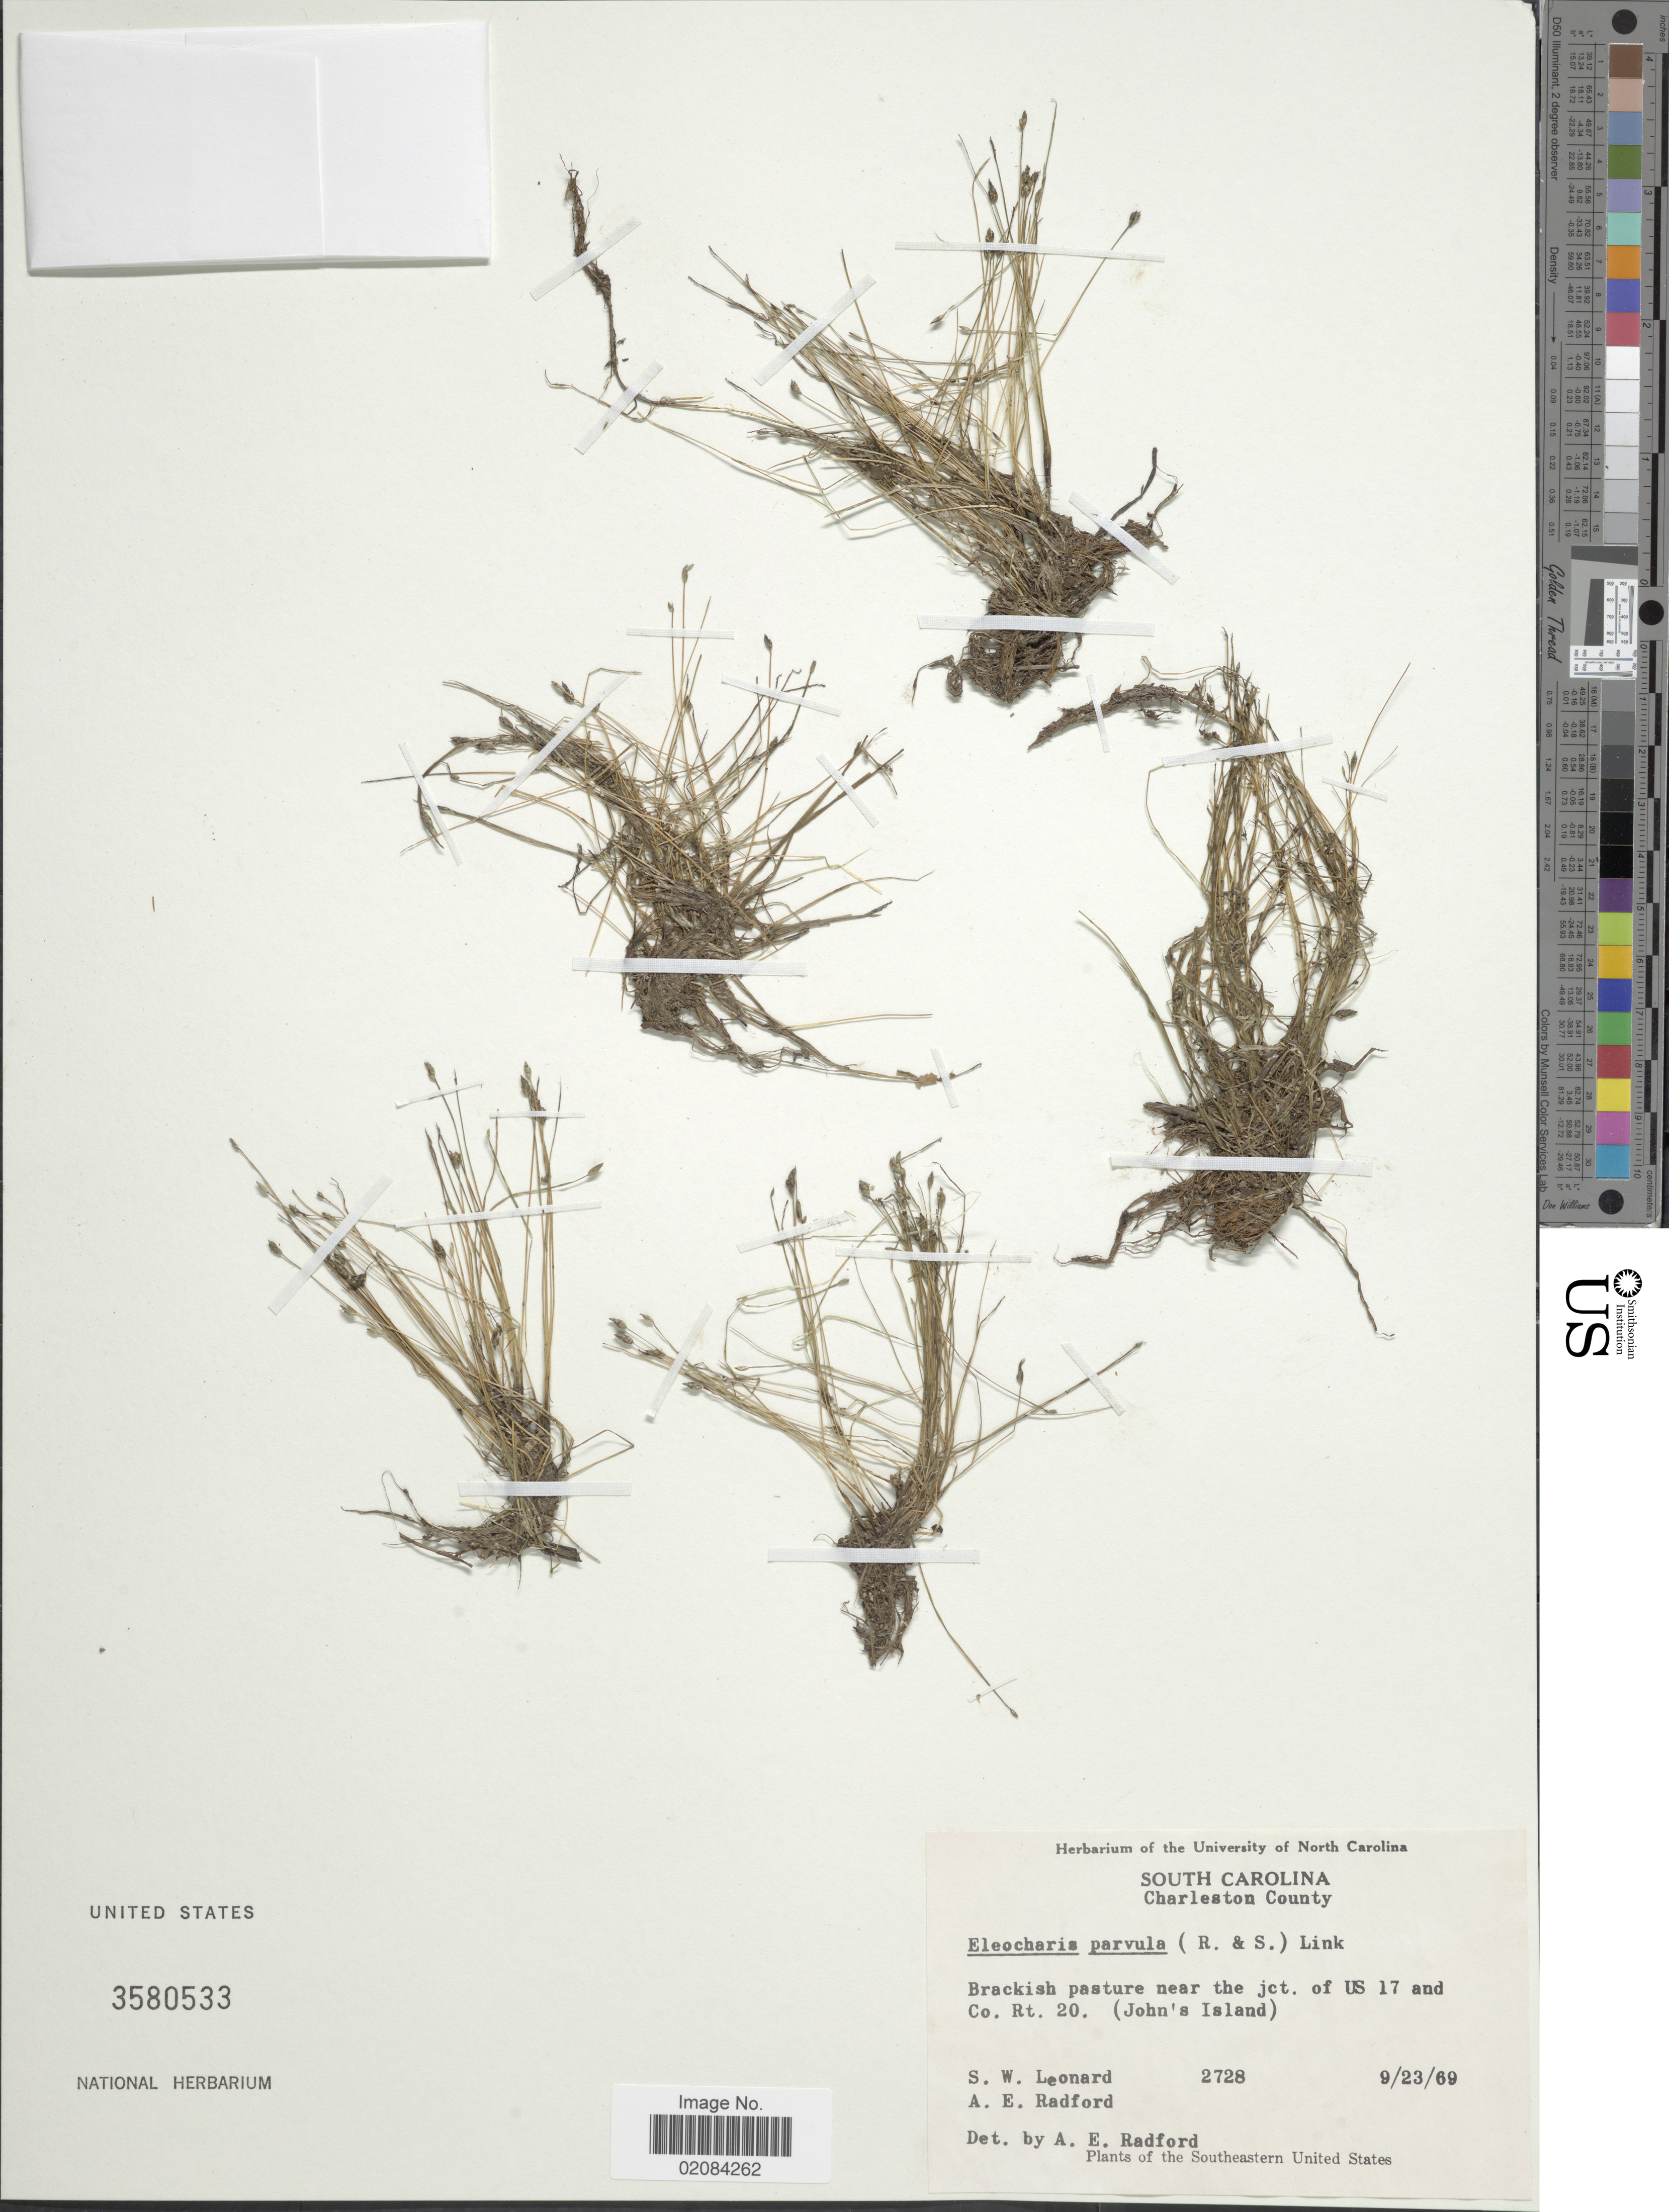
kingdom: Plantae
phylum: Tracheophyta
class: Liliopsida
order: Poales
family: Cyperaceae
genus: Eleocharis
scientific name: Eleocharis parvula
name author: (Roem. & Schult.) Link ex Williams et al.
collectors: S. W. Leonard & A. E. Radford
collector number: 2728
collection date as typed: Transcribed d/m/y: 23/9/69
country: United States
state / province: South Carolina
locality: Charleton County. Brakish pasture near the jct of US 17 and Co. Rt 20. (John's Island),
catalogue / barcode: US 3580533